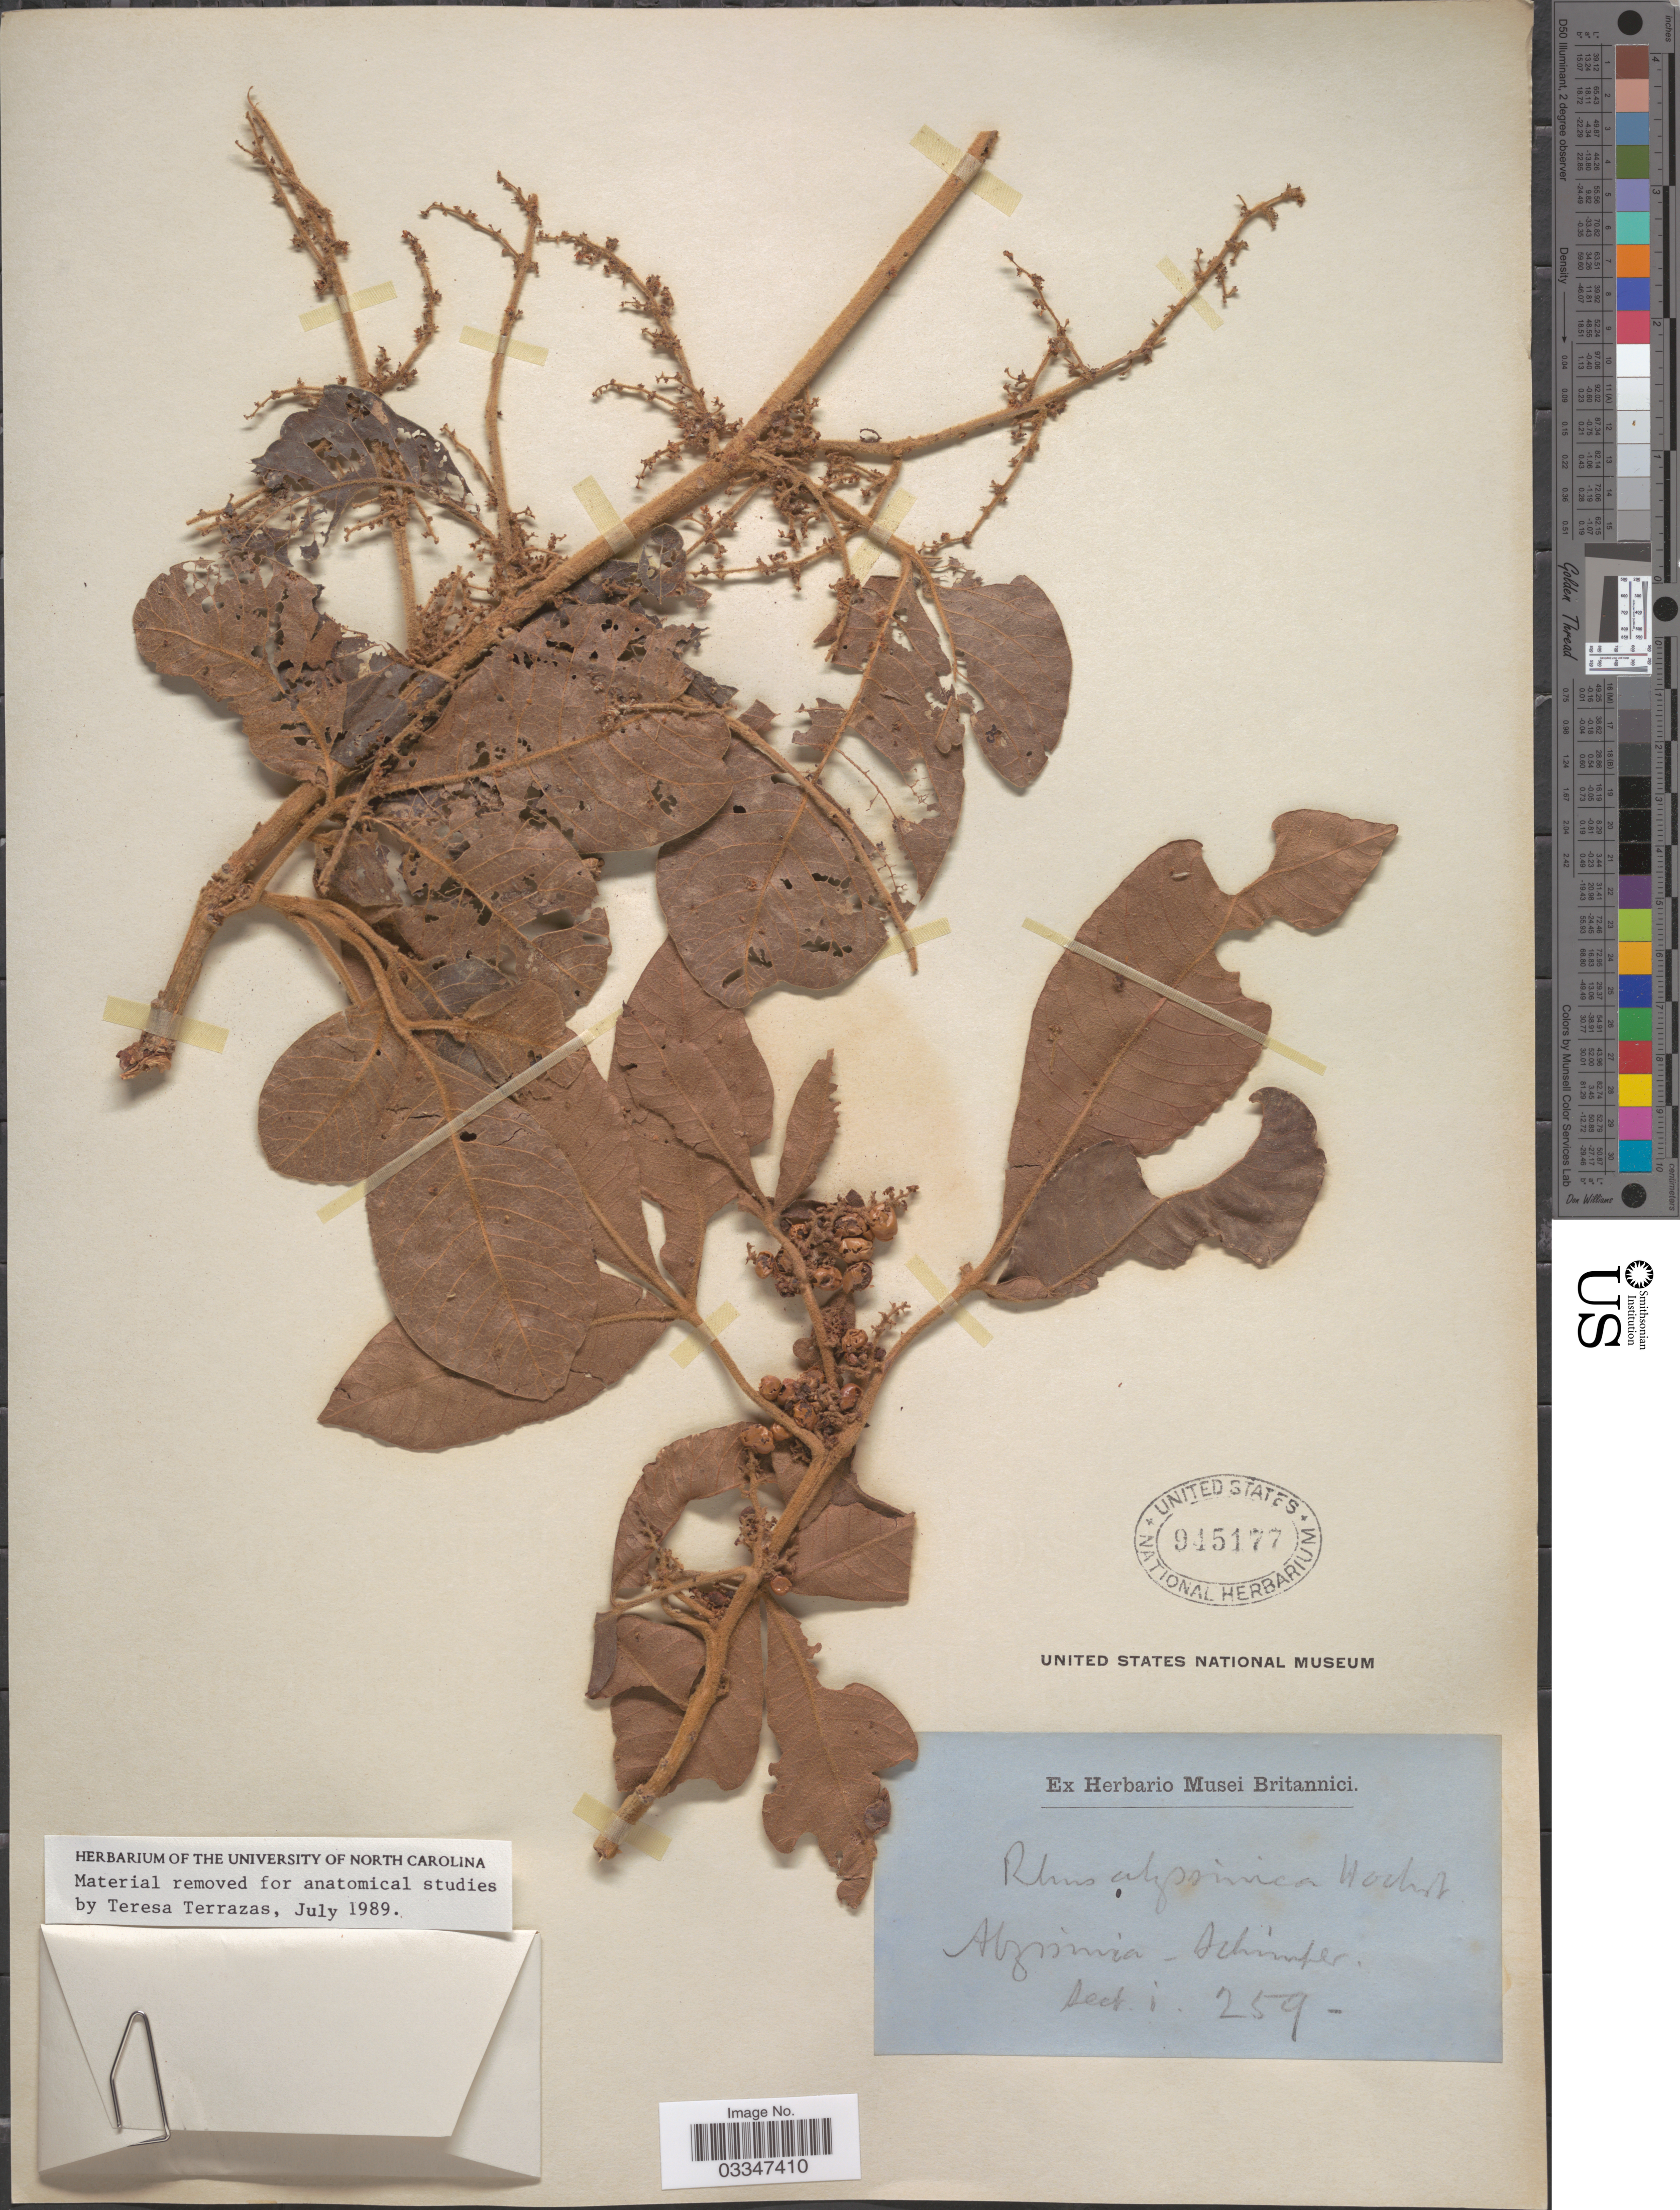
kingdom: Plantae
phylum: Tracheophyta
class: Magnoliopsida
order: Sapindales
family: Anacardiaceae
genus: Rhus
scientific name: Rhus abyssinica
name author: Hochst. ex Oliv.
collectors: -. Schimper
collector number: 259?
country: Ethiopia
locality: Abysinnia.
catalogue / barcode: US 945177